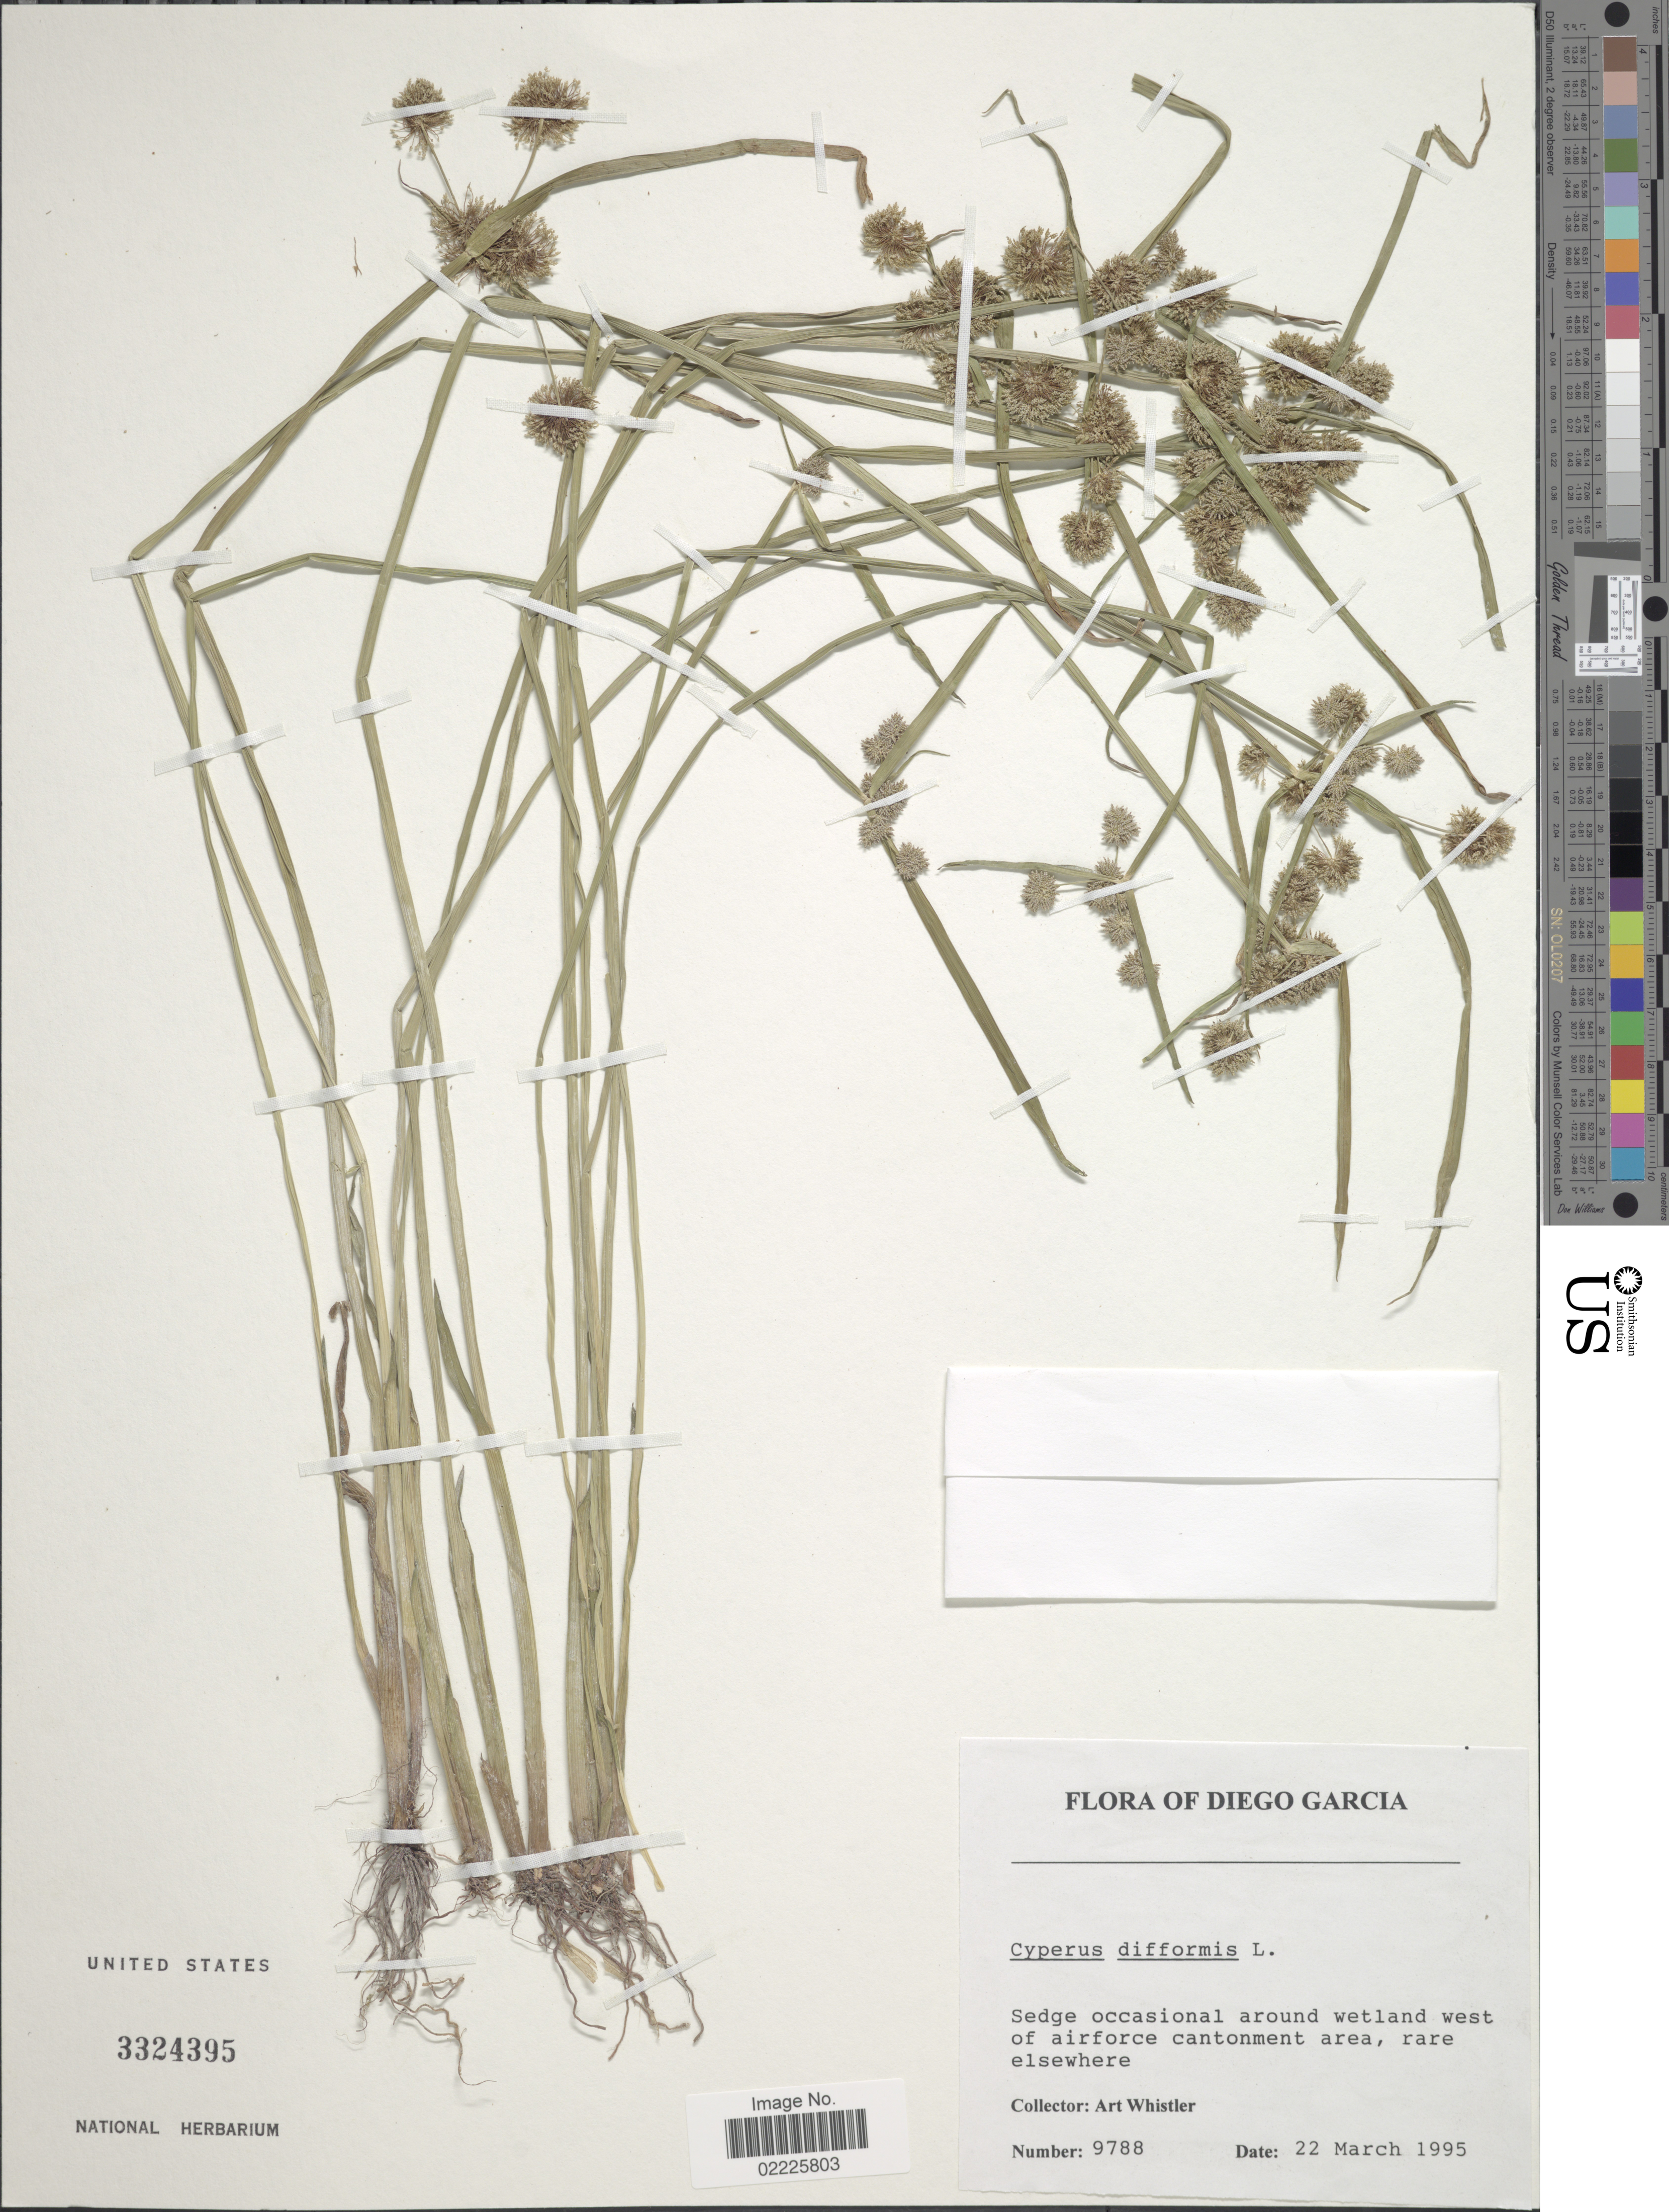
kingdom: Plantae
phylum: Tracheophyta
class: Liliopsida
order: Poales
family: Cyperaceae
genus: Cyperus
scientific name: Cyperus difformis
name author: L.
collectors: A. Whistler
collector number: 9788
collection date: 1995-03-22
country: British Indian Ocean Territory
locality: Diego Garcia. West of airforce cantonment area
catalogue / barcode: US 3324395